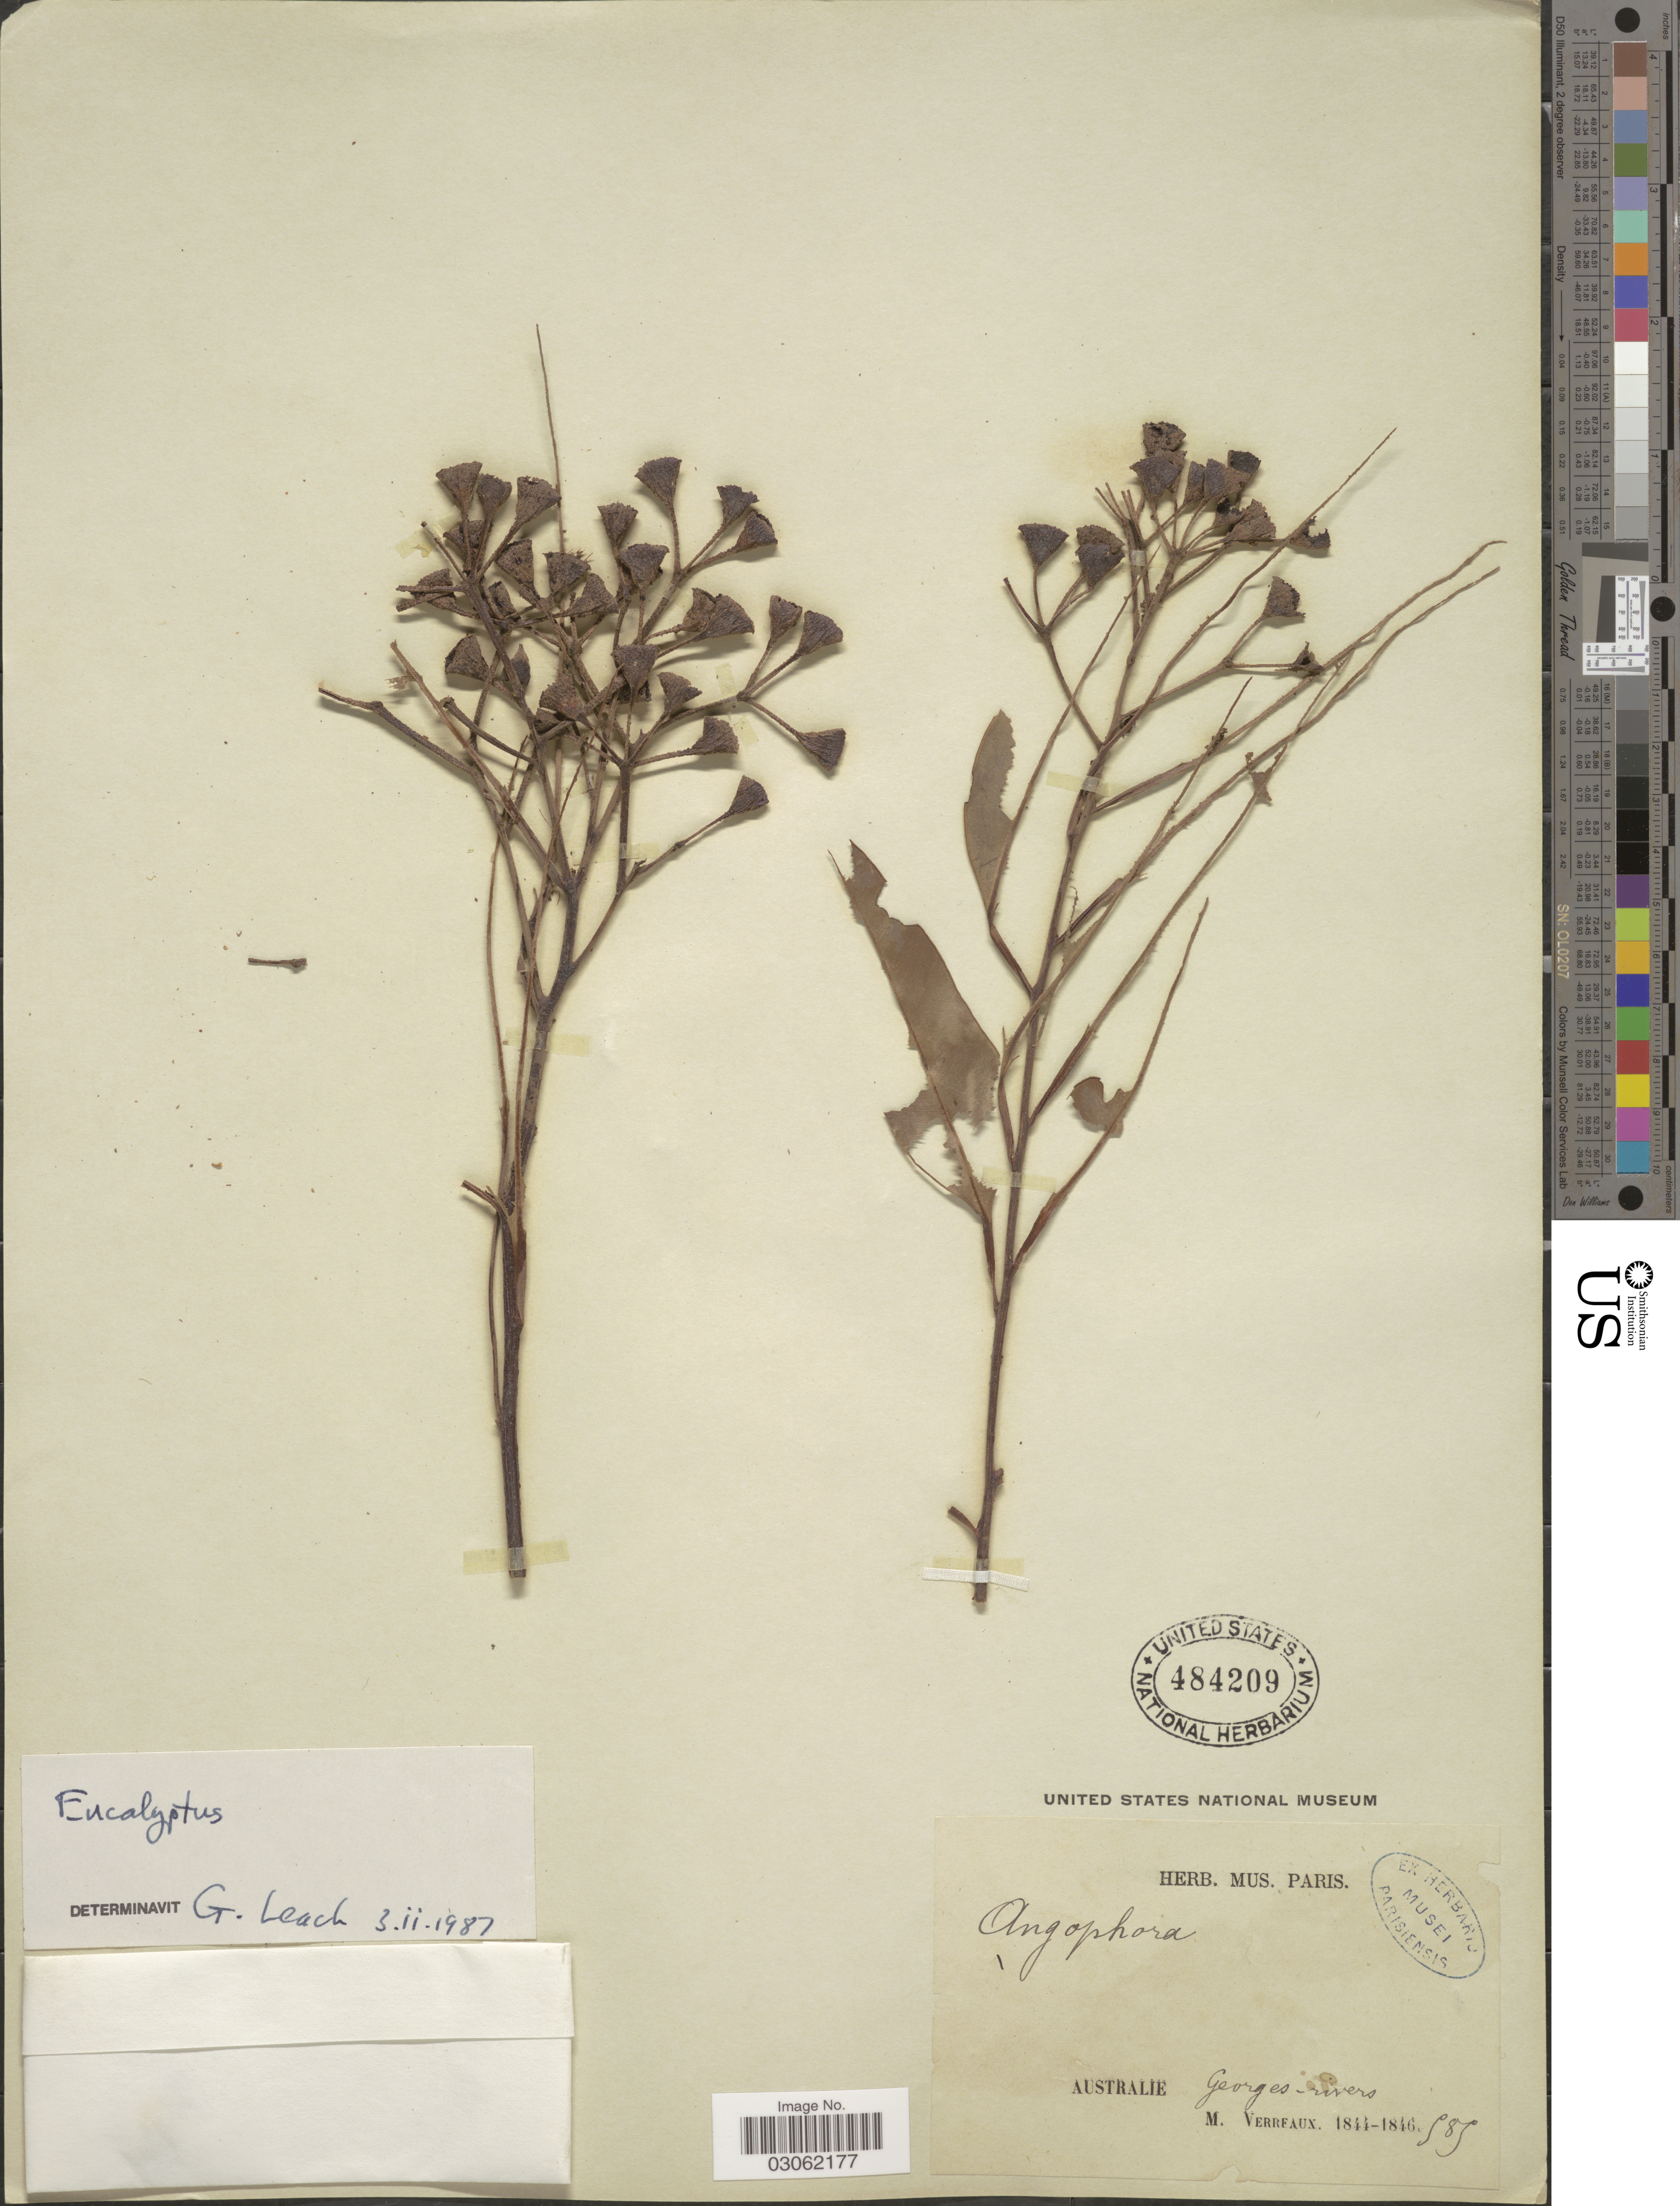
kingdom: Plantae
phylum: Tracheophyta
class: Magnoliopsida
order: Myrtales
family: Myrtaceae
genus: Eucalyptus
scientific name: Eucalyptus sp.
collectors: M. Verreaux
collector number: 585*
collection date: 1844/1846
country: Australia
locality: Georges-rivers.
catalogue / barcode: US 484209